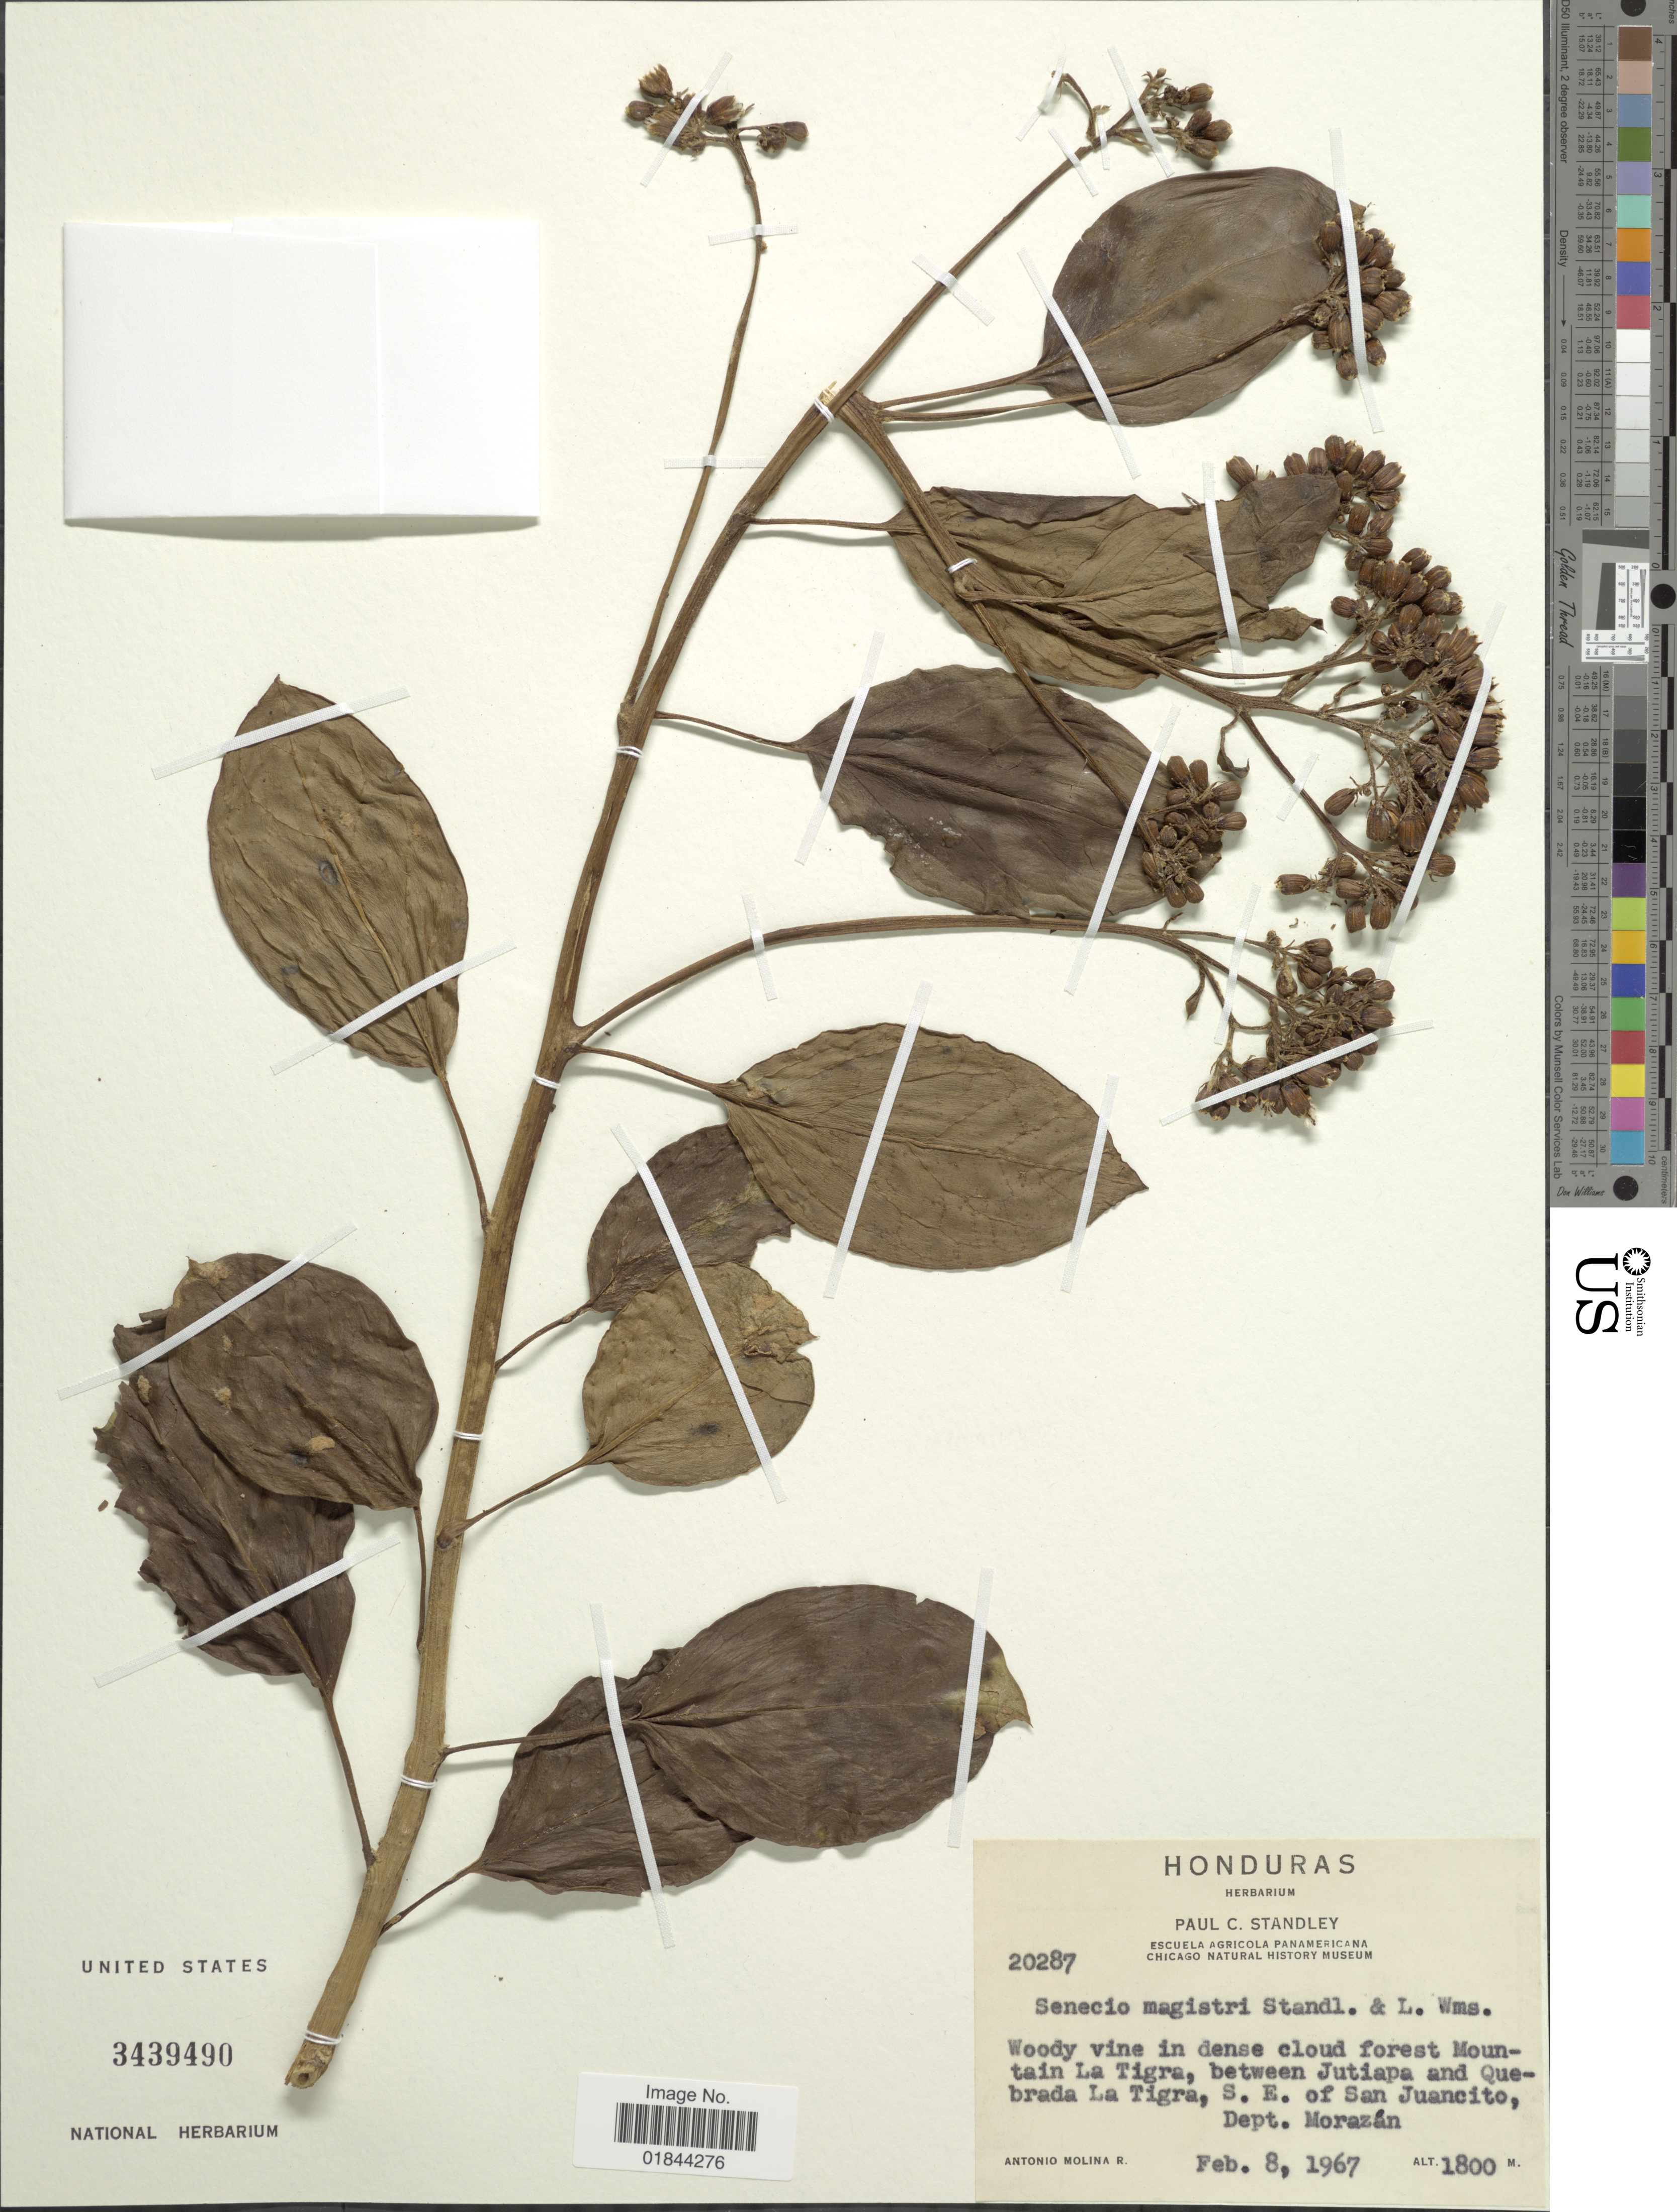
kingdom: Plantae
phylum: Tracheophyta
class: Magnoliopsida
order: Asterales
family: Asteraceae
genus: Pentacalia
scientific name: Pentacalia magistri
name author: (Standl. & L.O. Williams) H. Rob. & Cuatrec.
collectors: A. Molina R.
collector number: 20287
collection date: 1967-02-08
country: Honduras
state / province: Fco. Morazán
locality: Woody vine in dense cloud forest Mountain La Tigra, between Jutiapa and Quebrada La Tigra, S.E of San Juancito, Dept. Morazan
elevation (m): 1800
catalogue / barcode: US 3439490